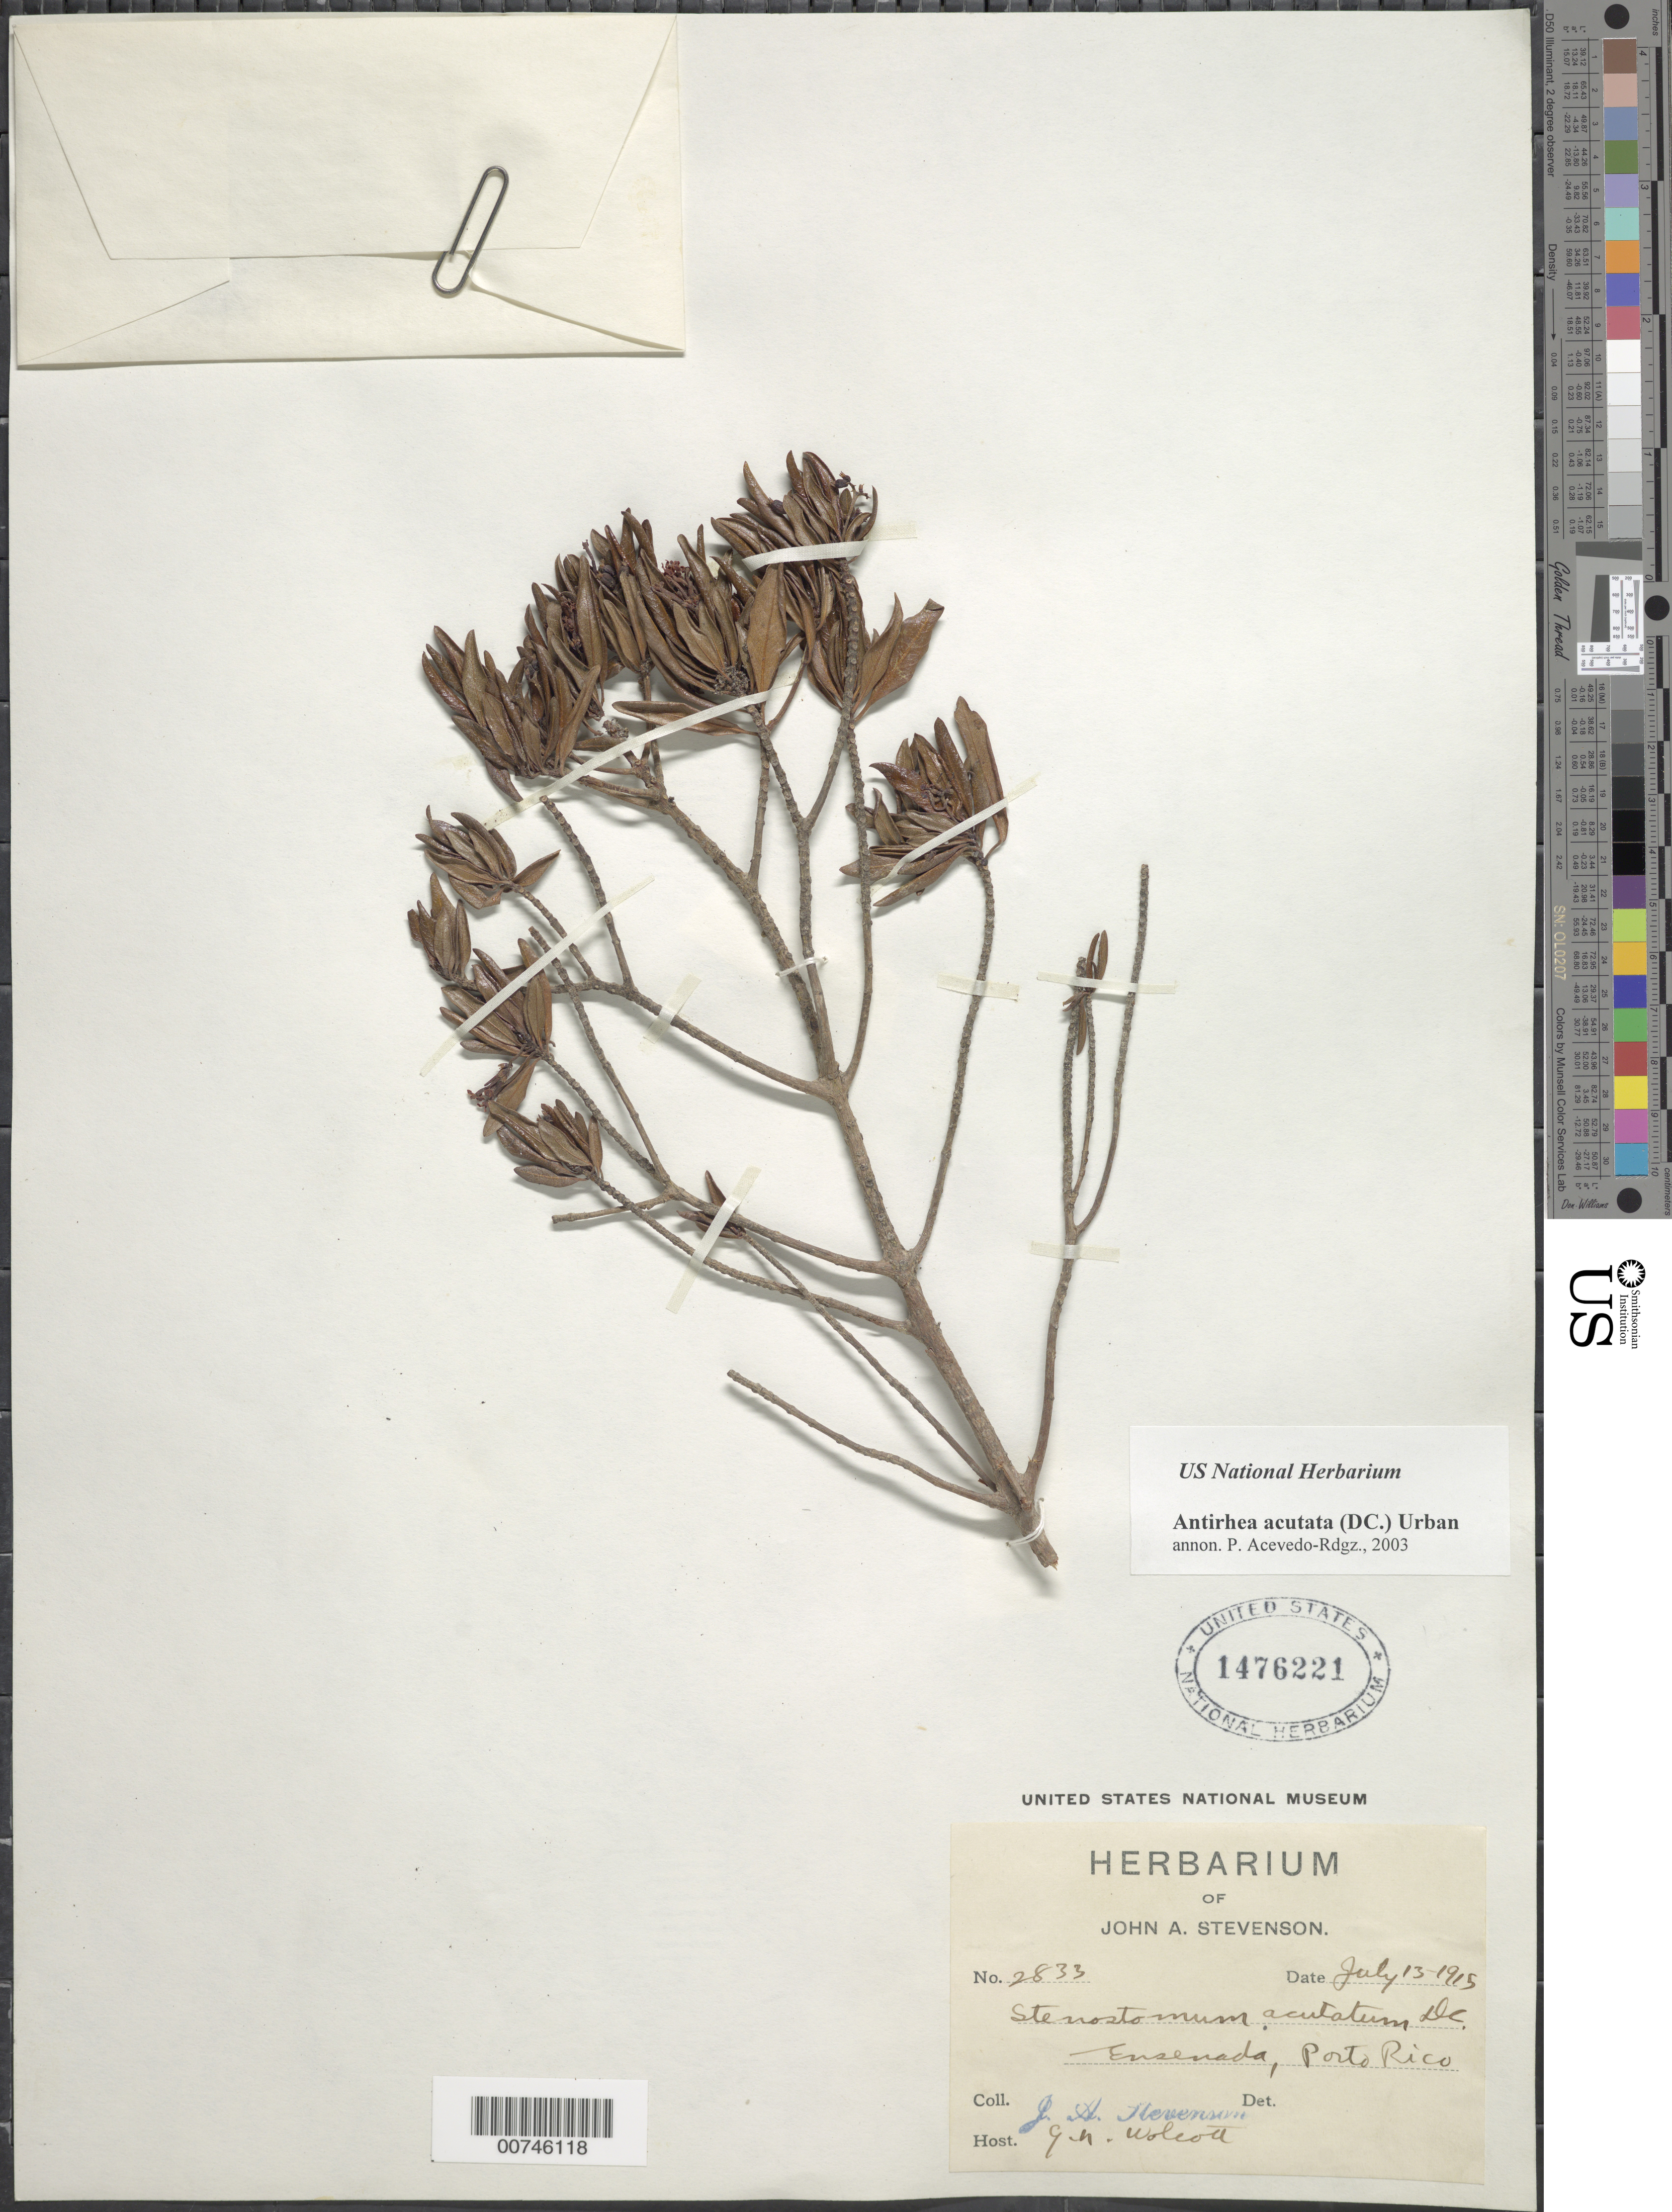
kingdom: Plantae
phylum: Tracheophyta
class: Magnoliopsida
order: Gentianales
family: Rubiaceae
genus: Stenostomum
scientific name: Stenostomum acutatum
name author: DC.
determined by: Acevedo-Rodríguez, P., (BOT), Smithsonian Institution - National Museum of Natural History (UNITED STATES)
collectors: J. Stevenson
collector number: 2833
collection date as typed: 13 Jul 1915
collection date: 1915-07-13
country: Puerto Rico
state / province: Guánica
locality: Ensenada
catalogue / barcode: US 1476221